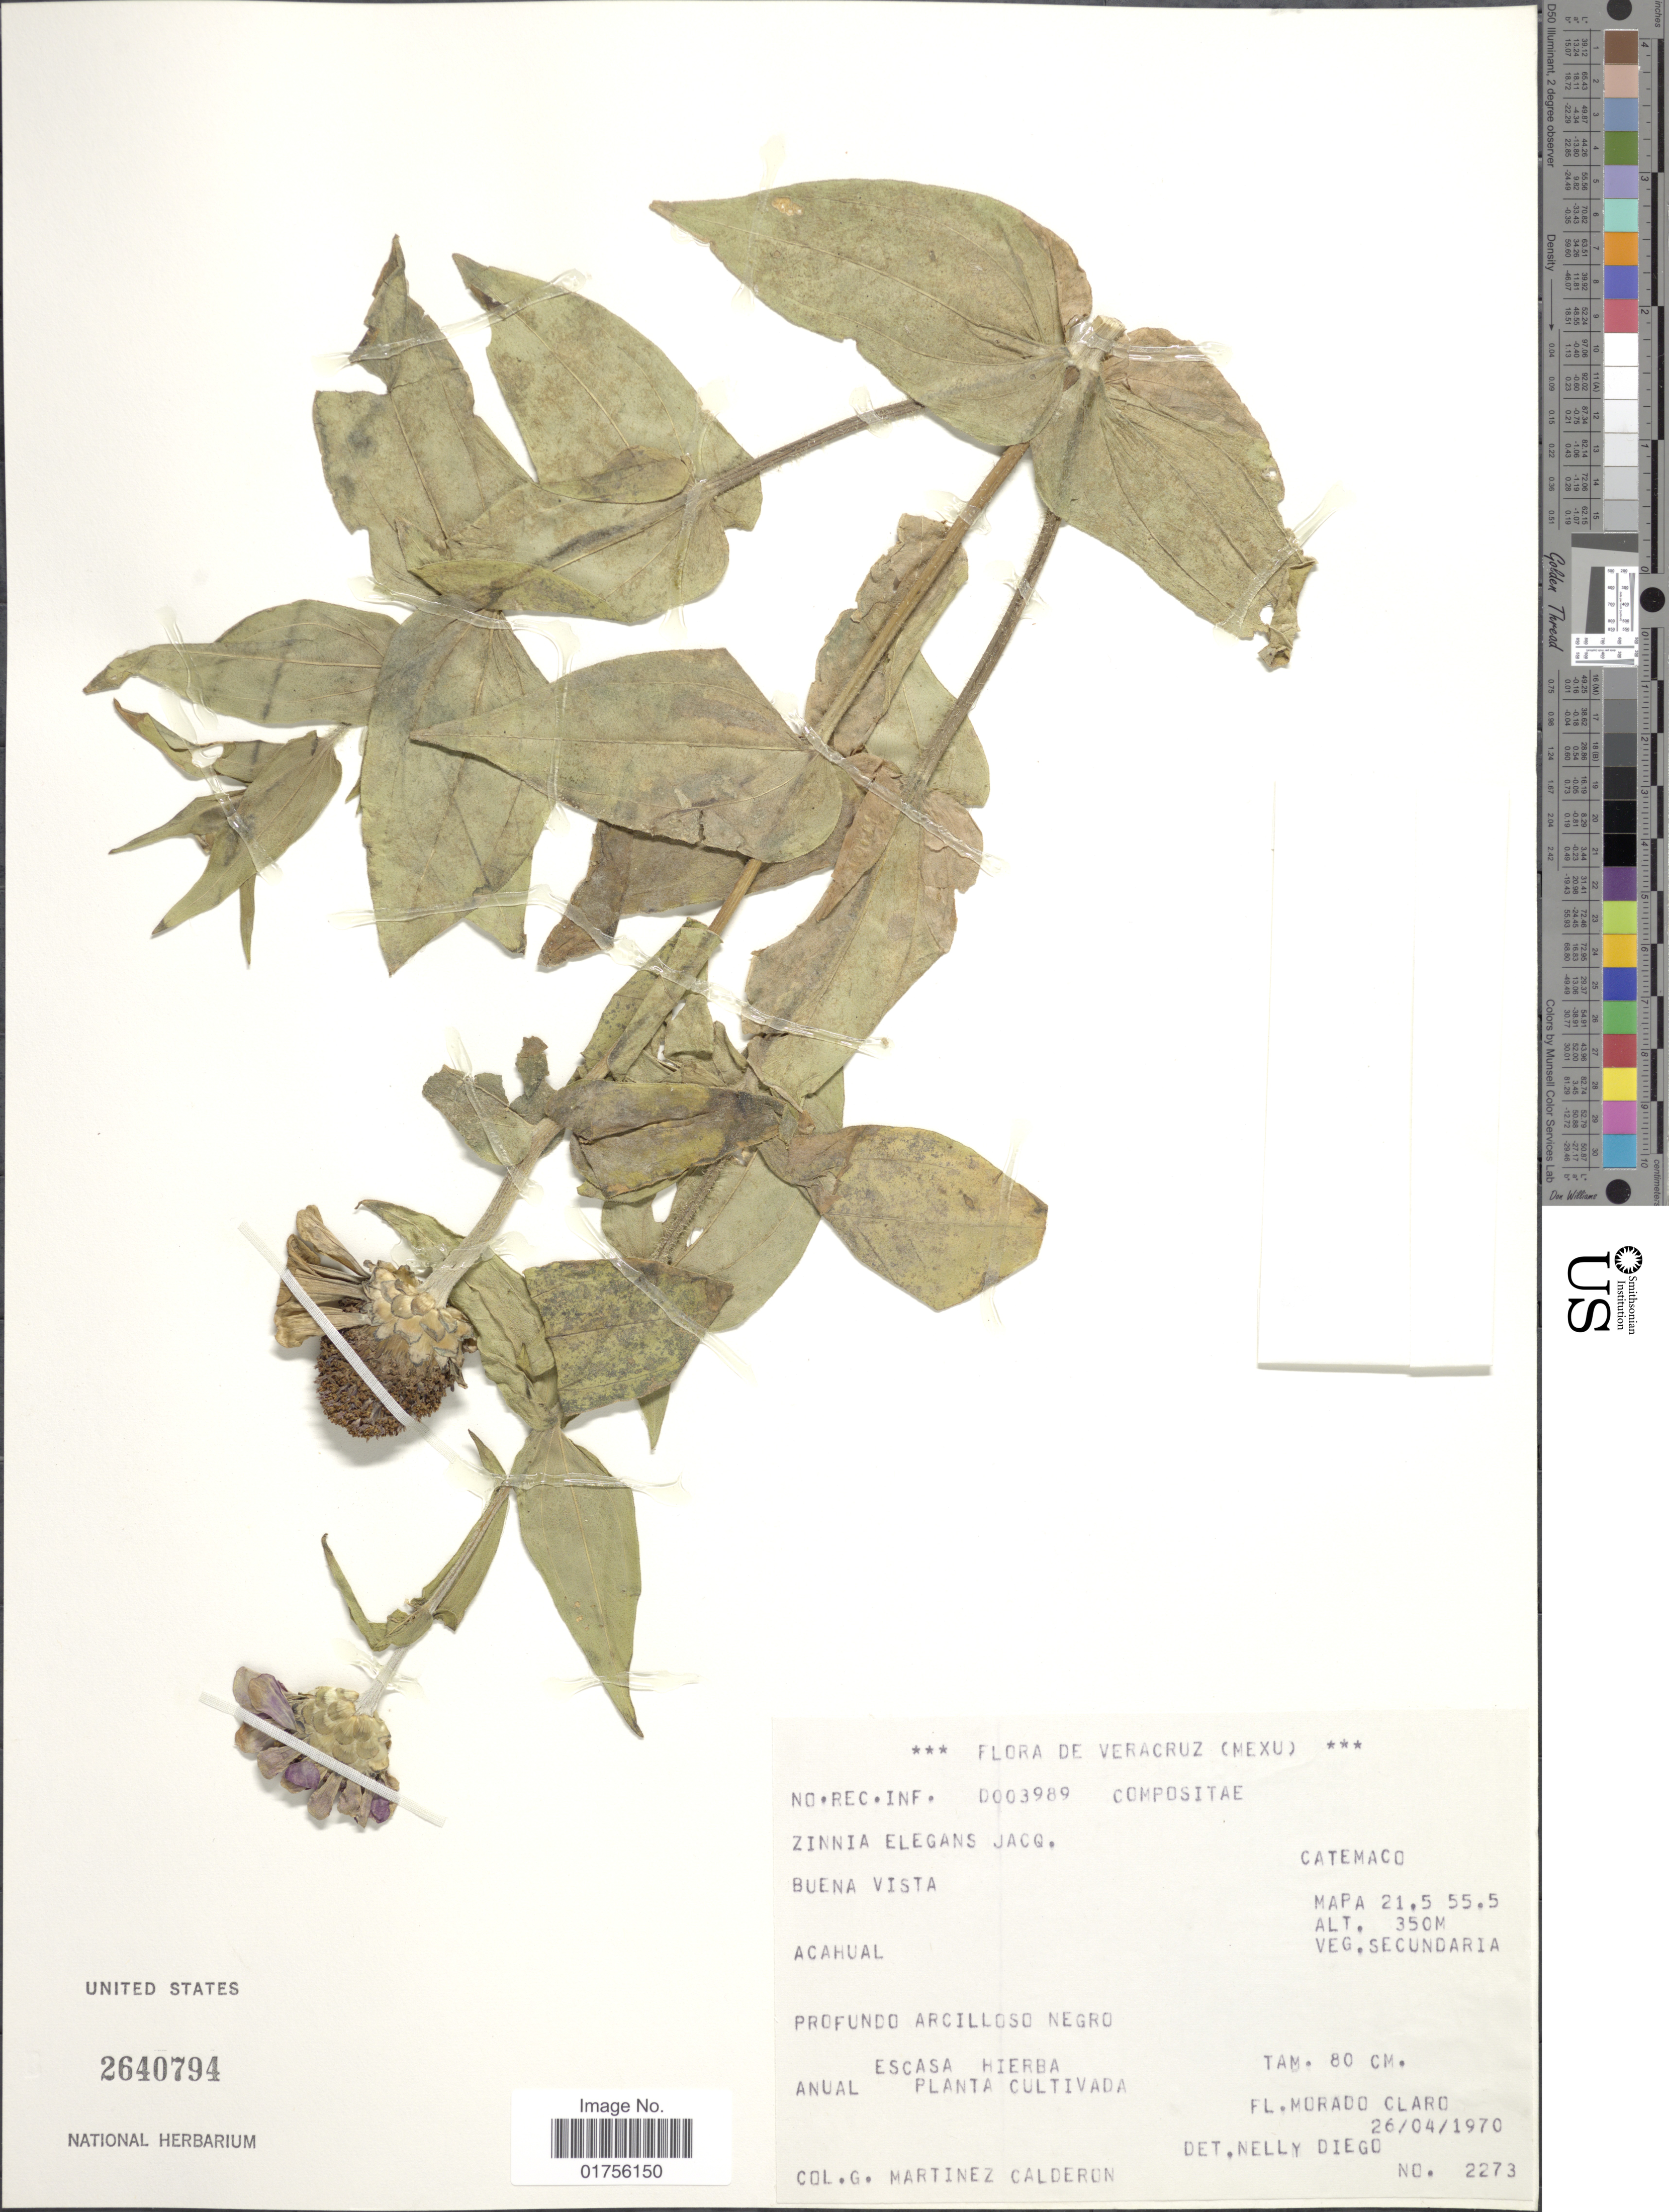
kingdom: Plantae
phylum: Tracheophyta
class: Magnoliopsida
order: Asterales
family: Asteraceae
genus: Zinnia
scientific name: Zinnia elegans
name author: Jacq.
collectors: G. Martínez Calderón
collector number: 2273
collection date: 1970-04-26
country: Mexico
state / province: Veracruz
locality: De Veracruz, Buena Vista, Acahual, Catemaco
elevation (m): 350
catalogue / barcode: US 2640794